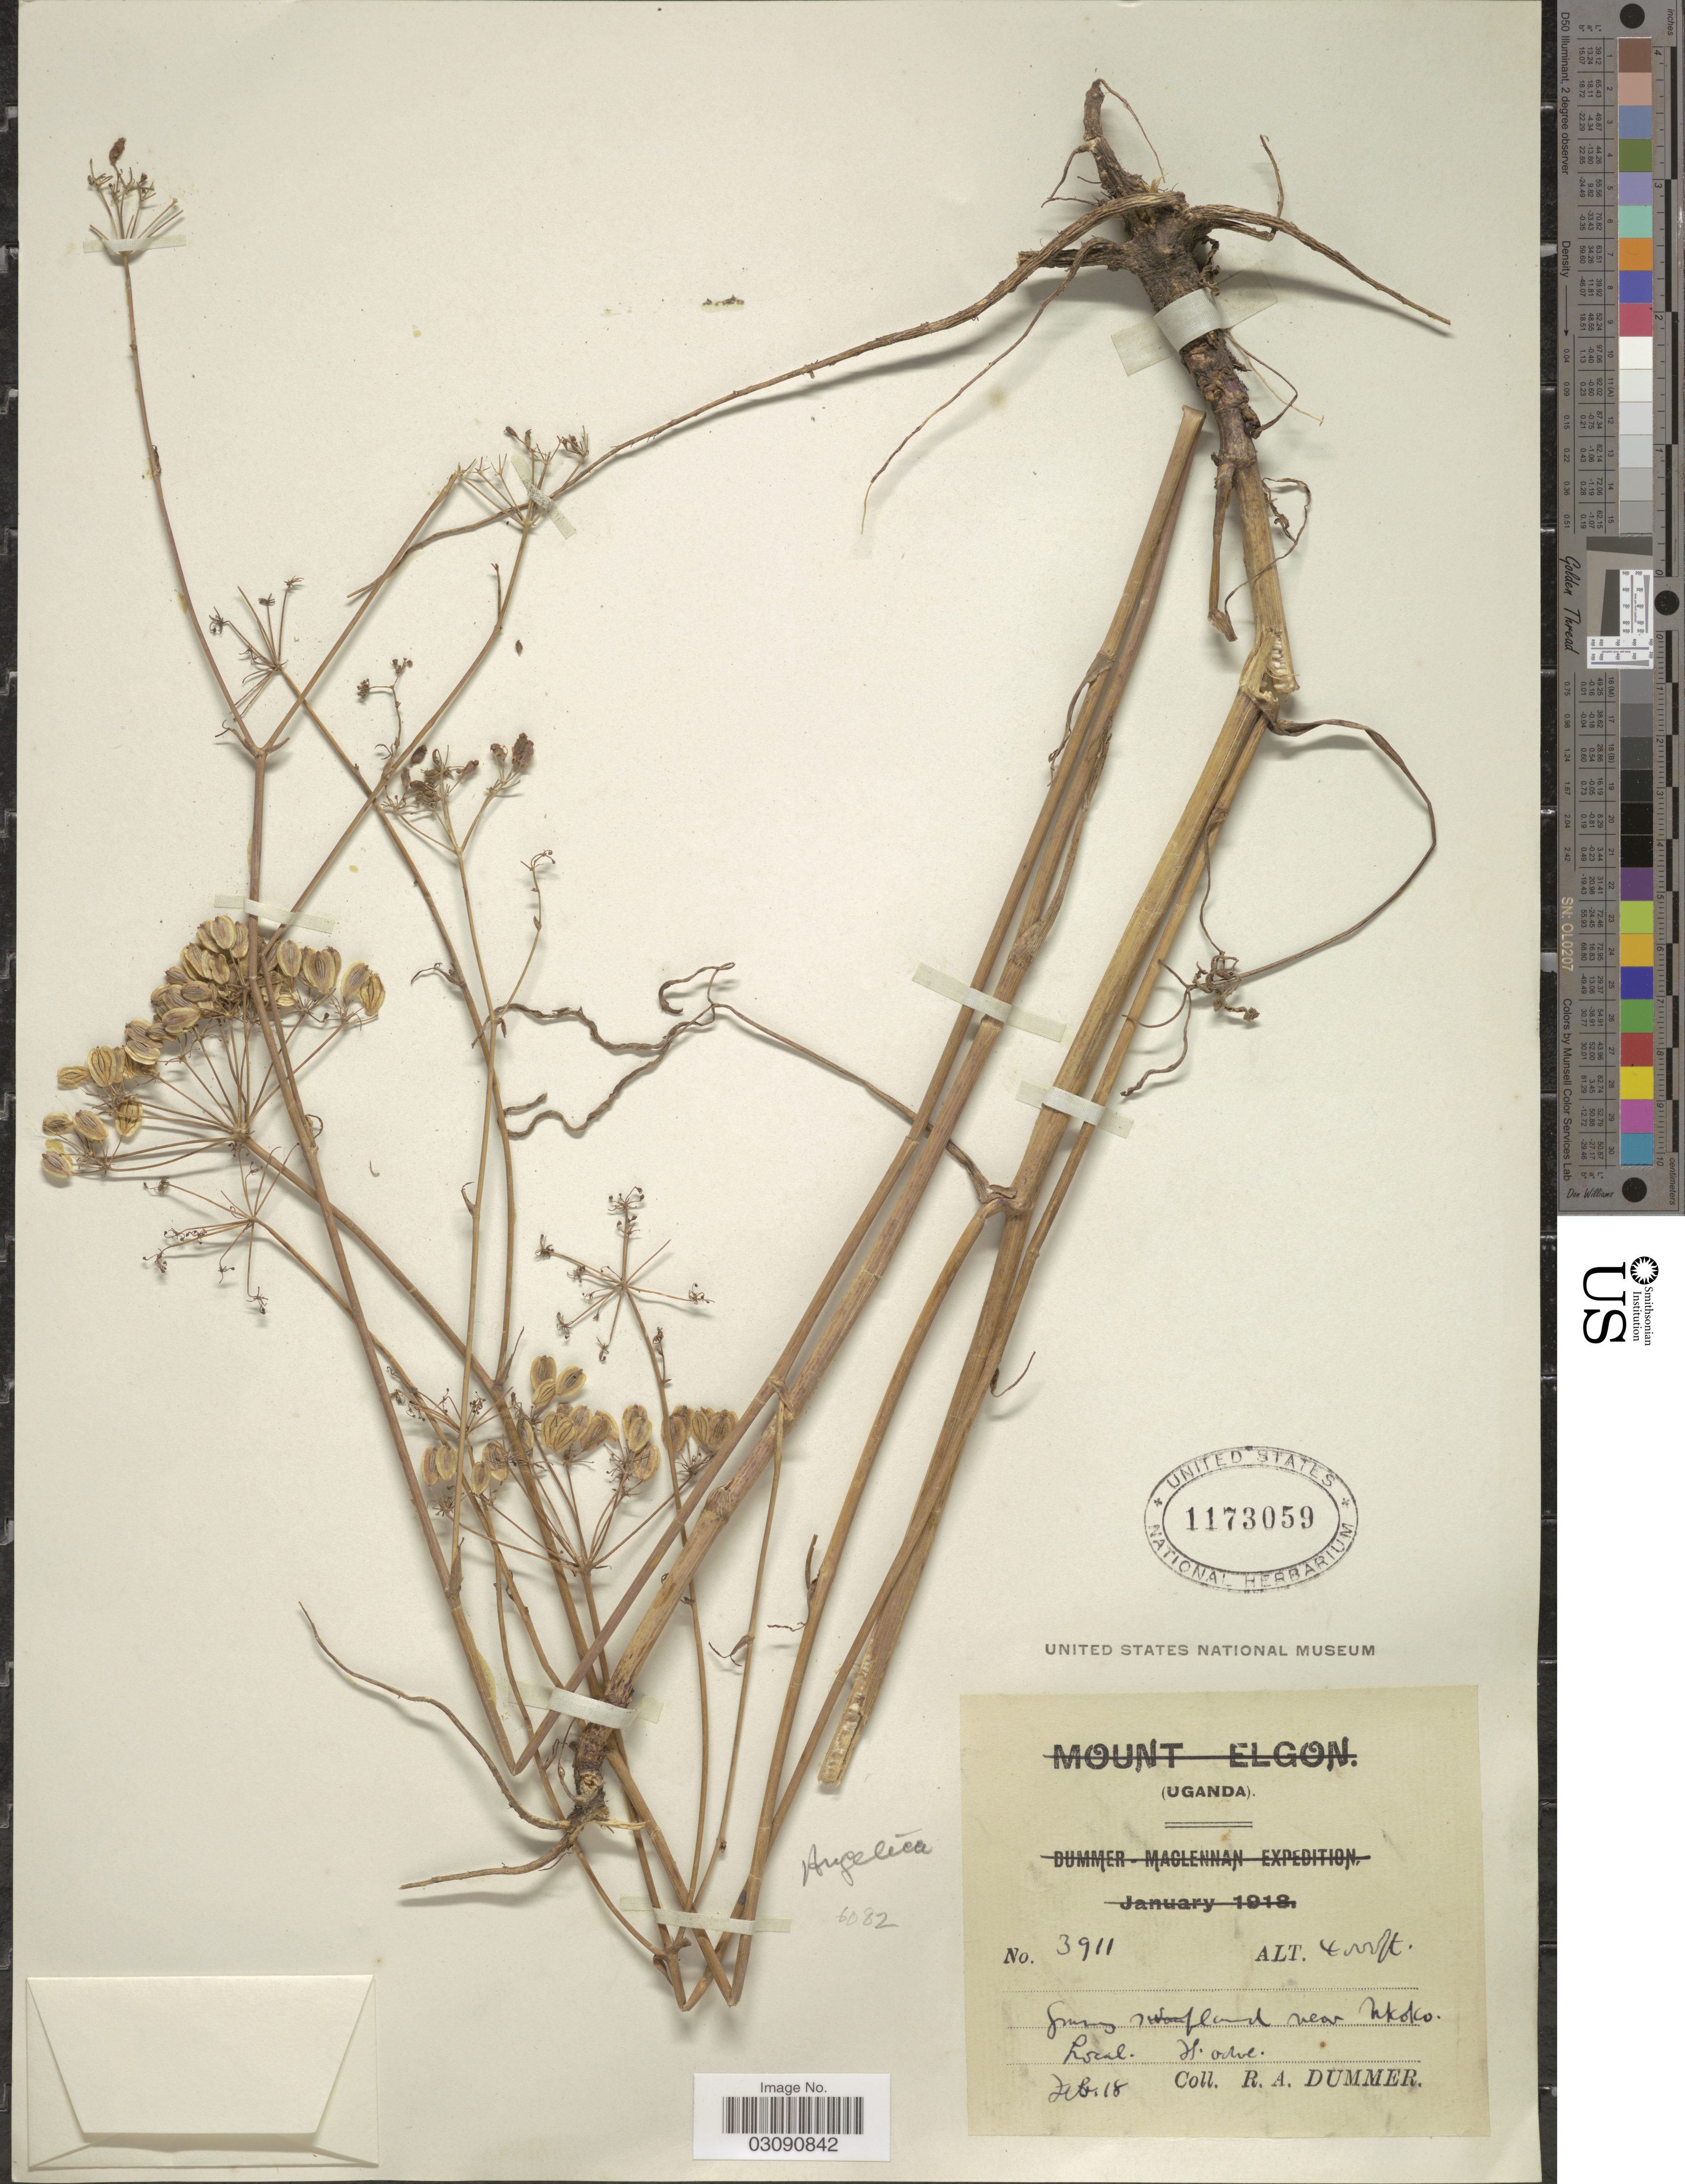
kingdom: Plantae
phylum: Tracheophyta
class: Magnoliopsida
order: Apiales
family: Apiaceae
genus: Angelica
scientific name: Angelica sp.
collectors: R. Dümmer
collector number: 3911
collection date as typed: Transcribed d/m/y: /2/18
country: Uganda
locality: Grassy swampland near Nkoko.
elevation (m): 1219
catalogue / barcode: US 1173059